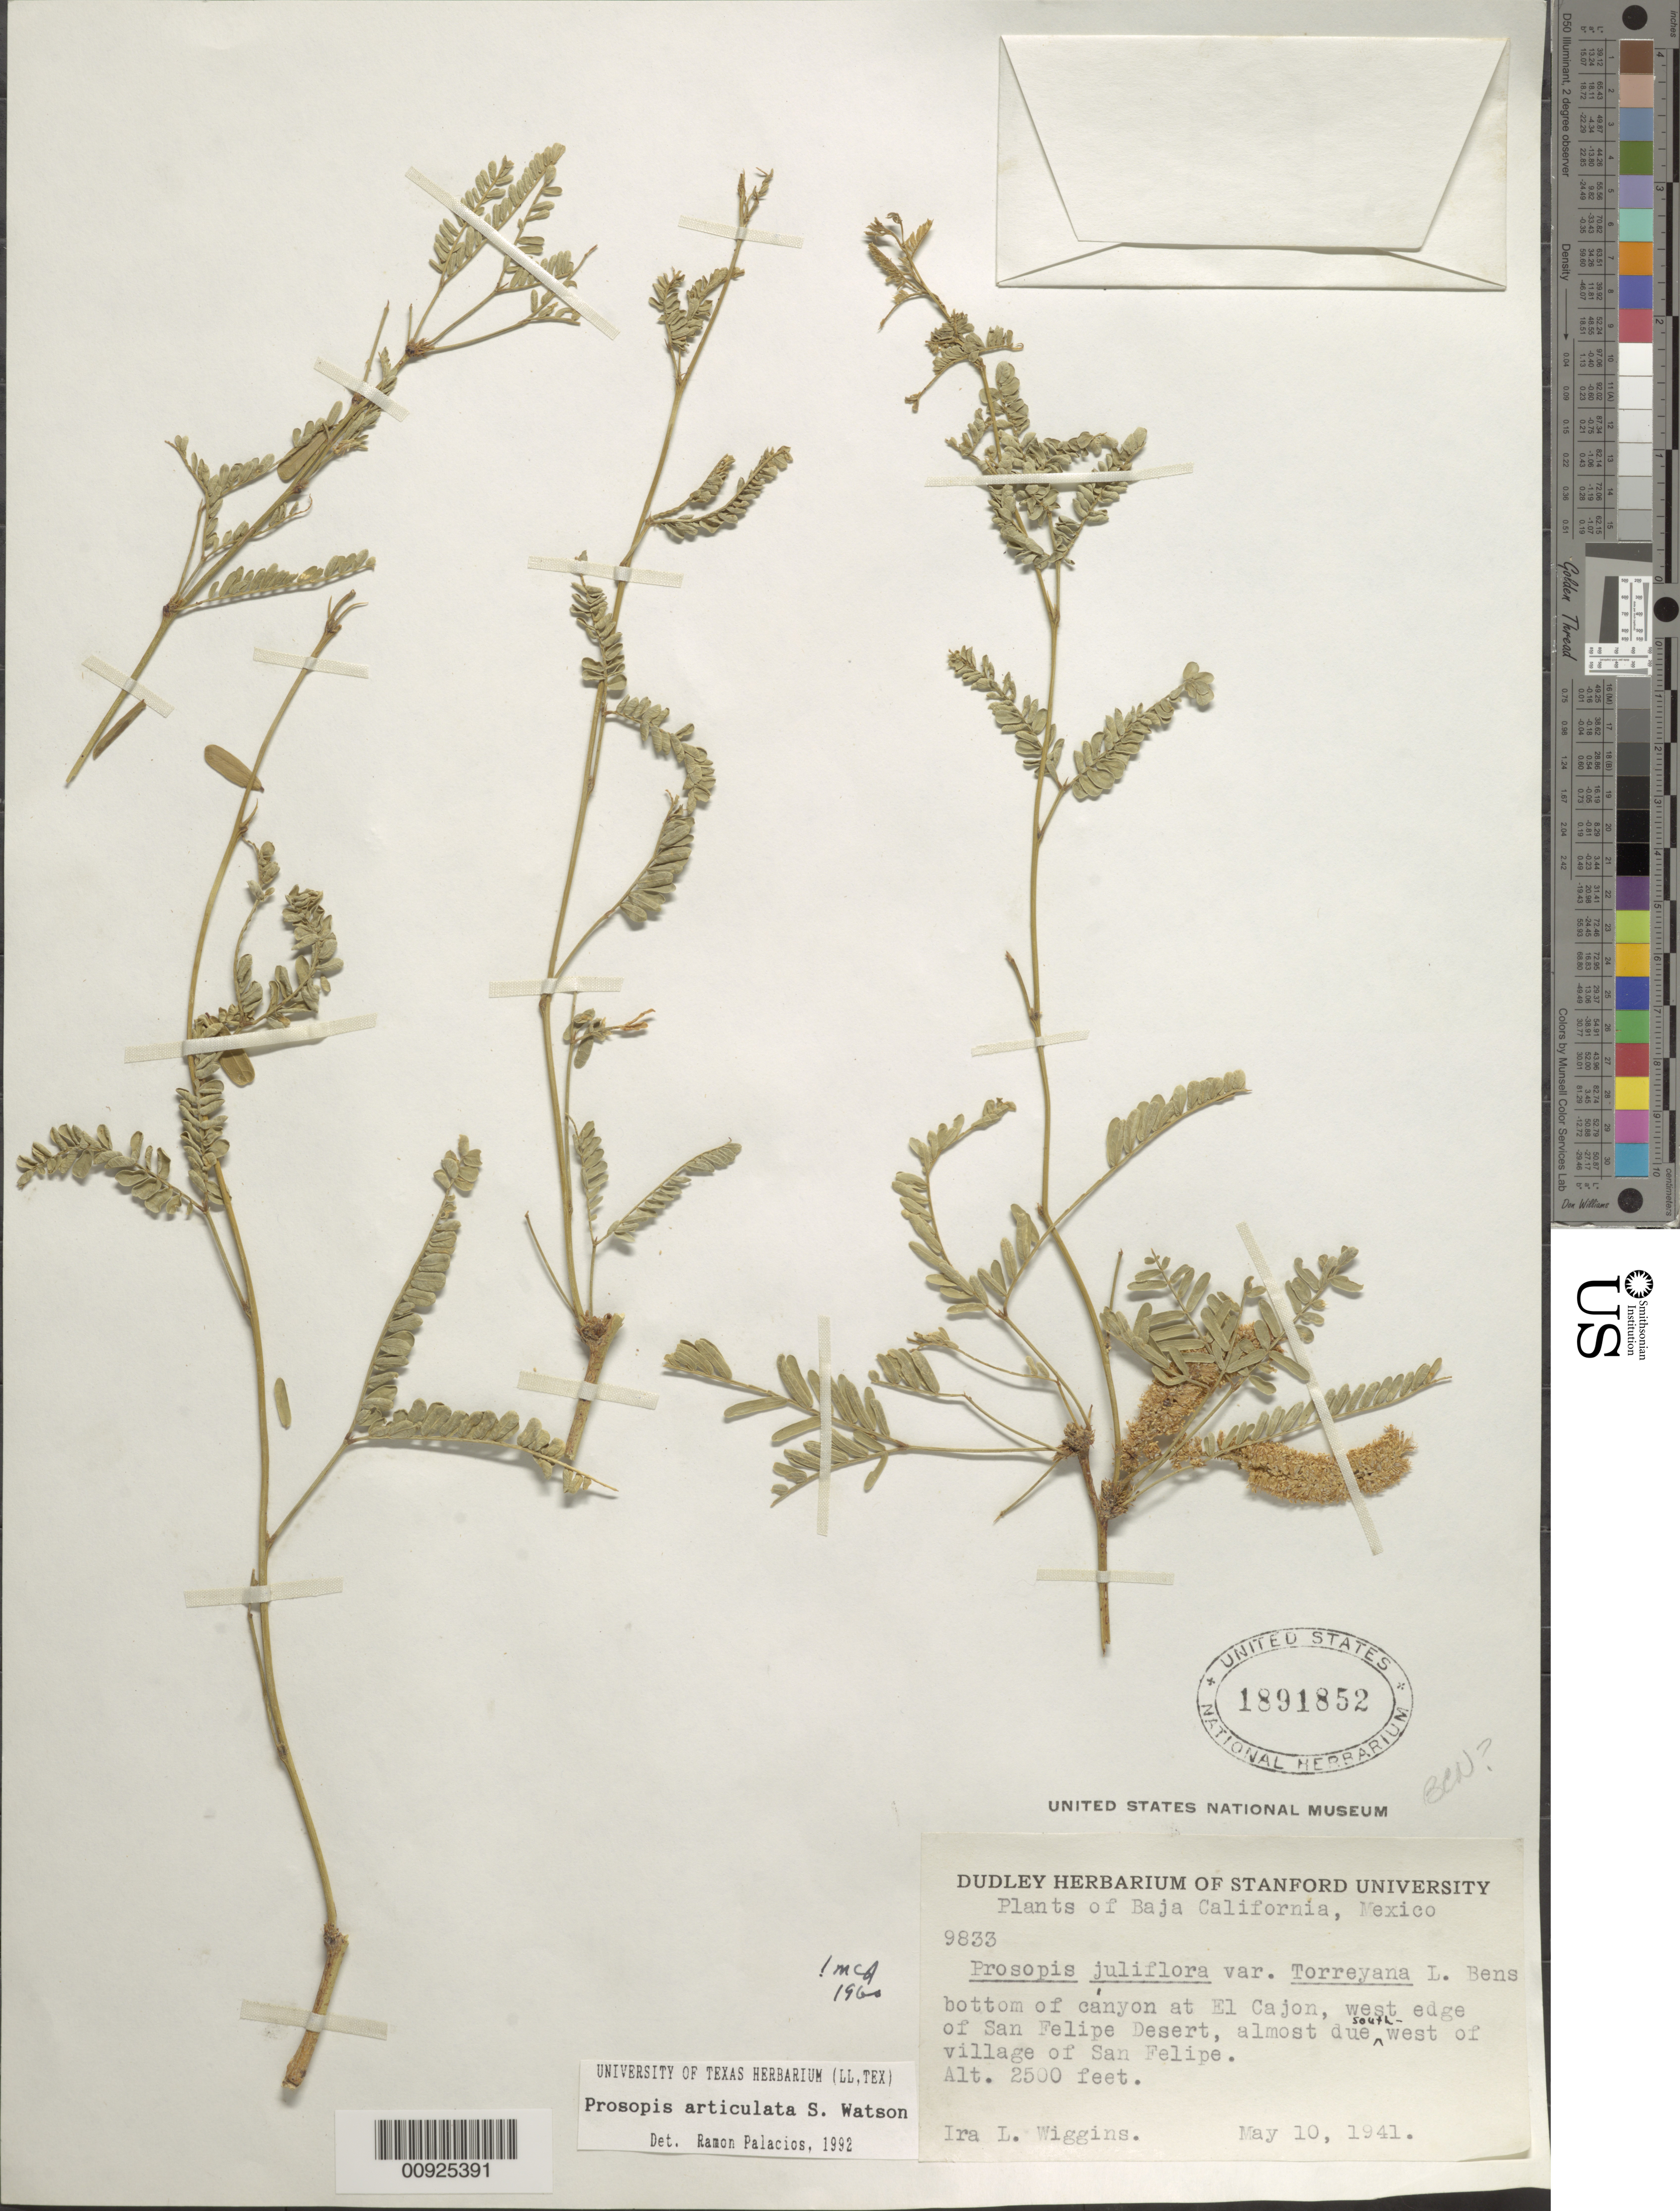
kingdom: Plantae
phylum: Tracheophyta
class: Magnoliopsida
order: Fabales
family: Fabaceae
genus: Neltuma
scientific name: Neltuma articulata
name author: (S. Watson) Britton & Rose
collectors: I. L. Wiggins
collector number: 9833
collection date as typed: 10 May 1941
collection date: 1941-05-10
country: Mexico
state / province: Baja California Norte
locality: At El Cajon, west edge of San Felipe Desert, almost due south-west of village of San Felipe. Baja California.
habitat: Bottom of canyon.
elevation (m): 762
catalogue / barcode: US 1891852